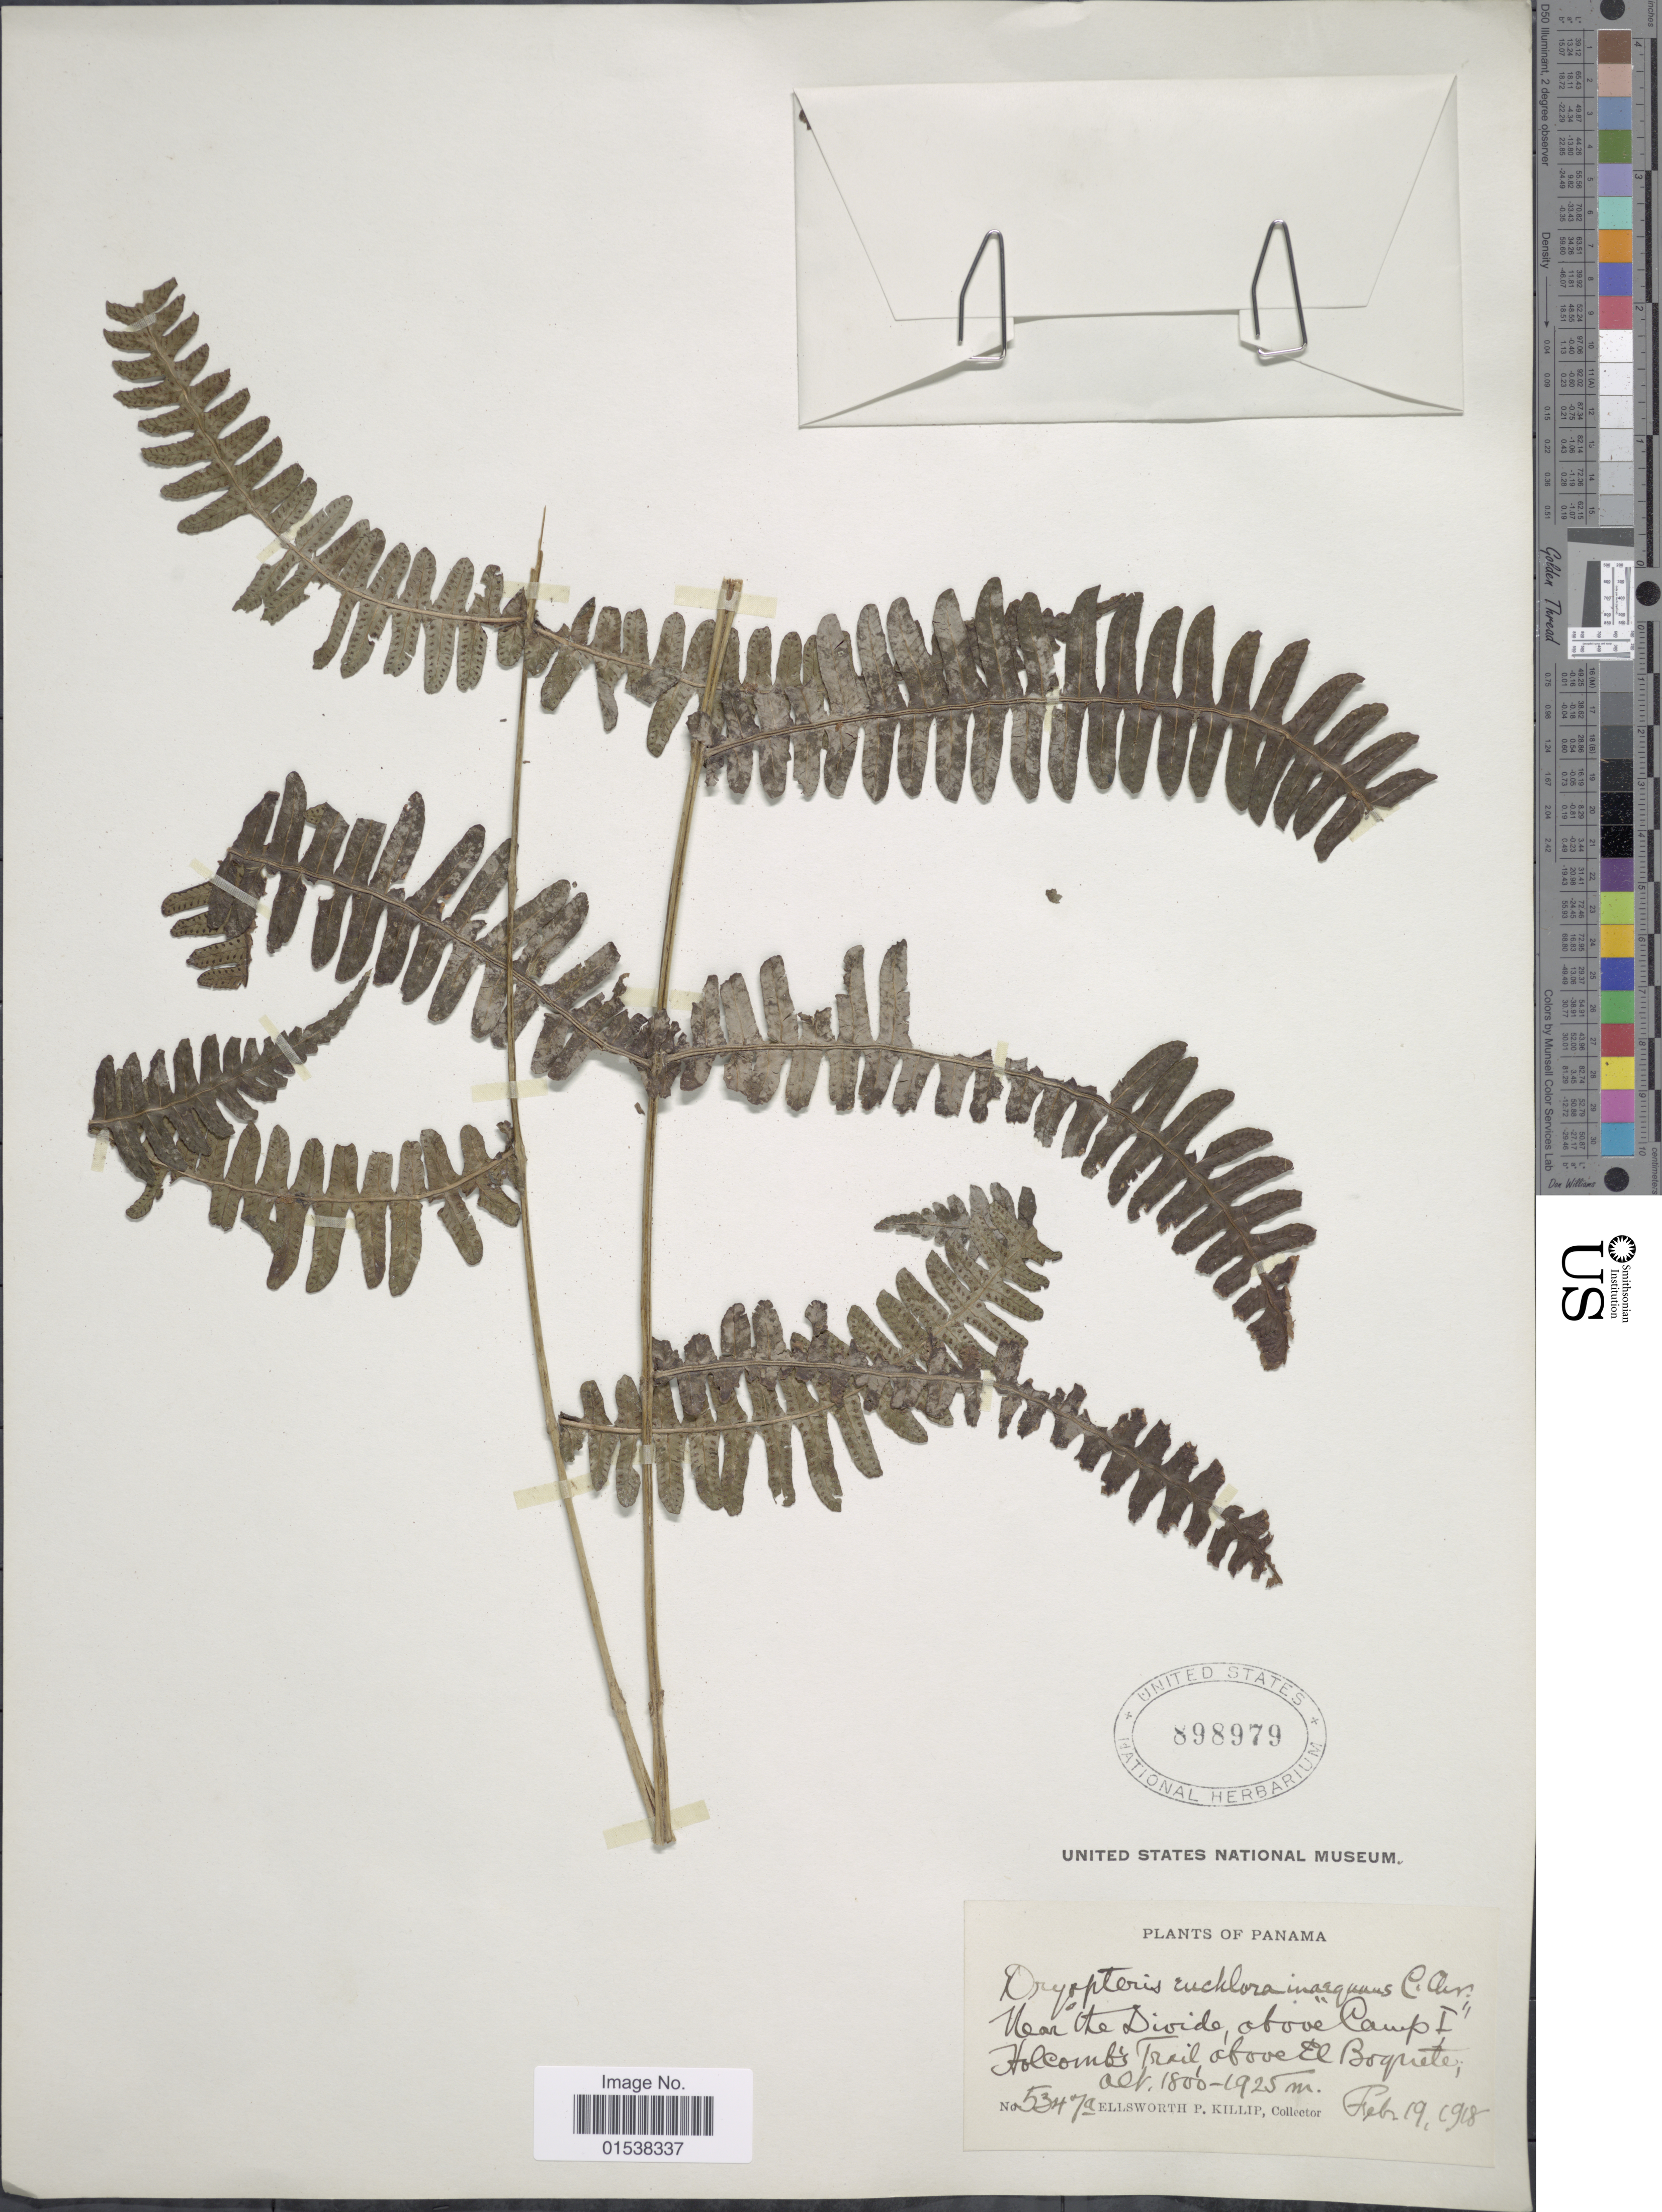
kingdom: Plantae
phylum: Tracheophyta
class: Polypodiopsida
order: Polypodiales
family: Thelypteridaceae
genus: Amauropelta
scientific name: Amauropelta inaequans (C. Chr.) comb. nov., ined 2015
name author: (C. Chr.)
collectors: E. P. Killip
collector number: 5347a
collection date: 1918-02-19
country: Panama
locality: Near the divide, above Camp1, Holcomb's Trail above El Boquete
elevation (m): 1800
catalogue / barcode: US 898979